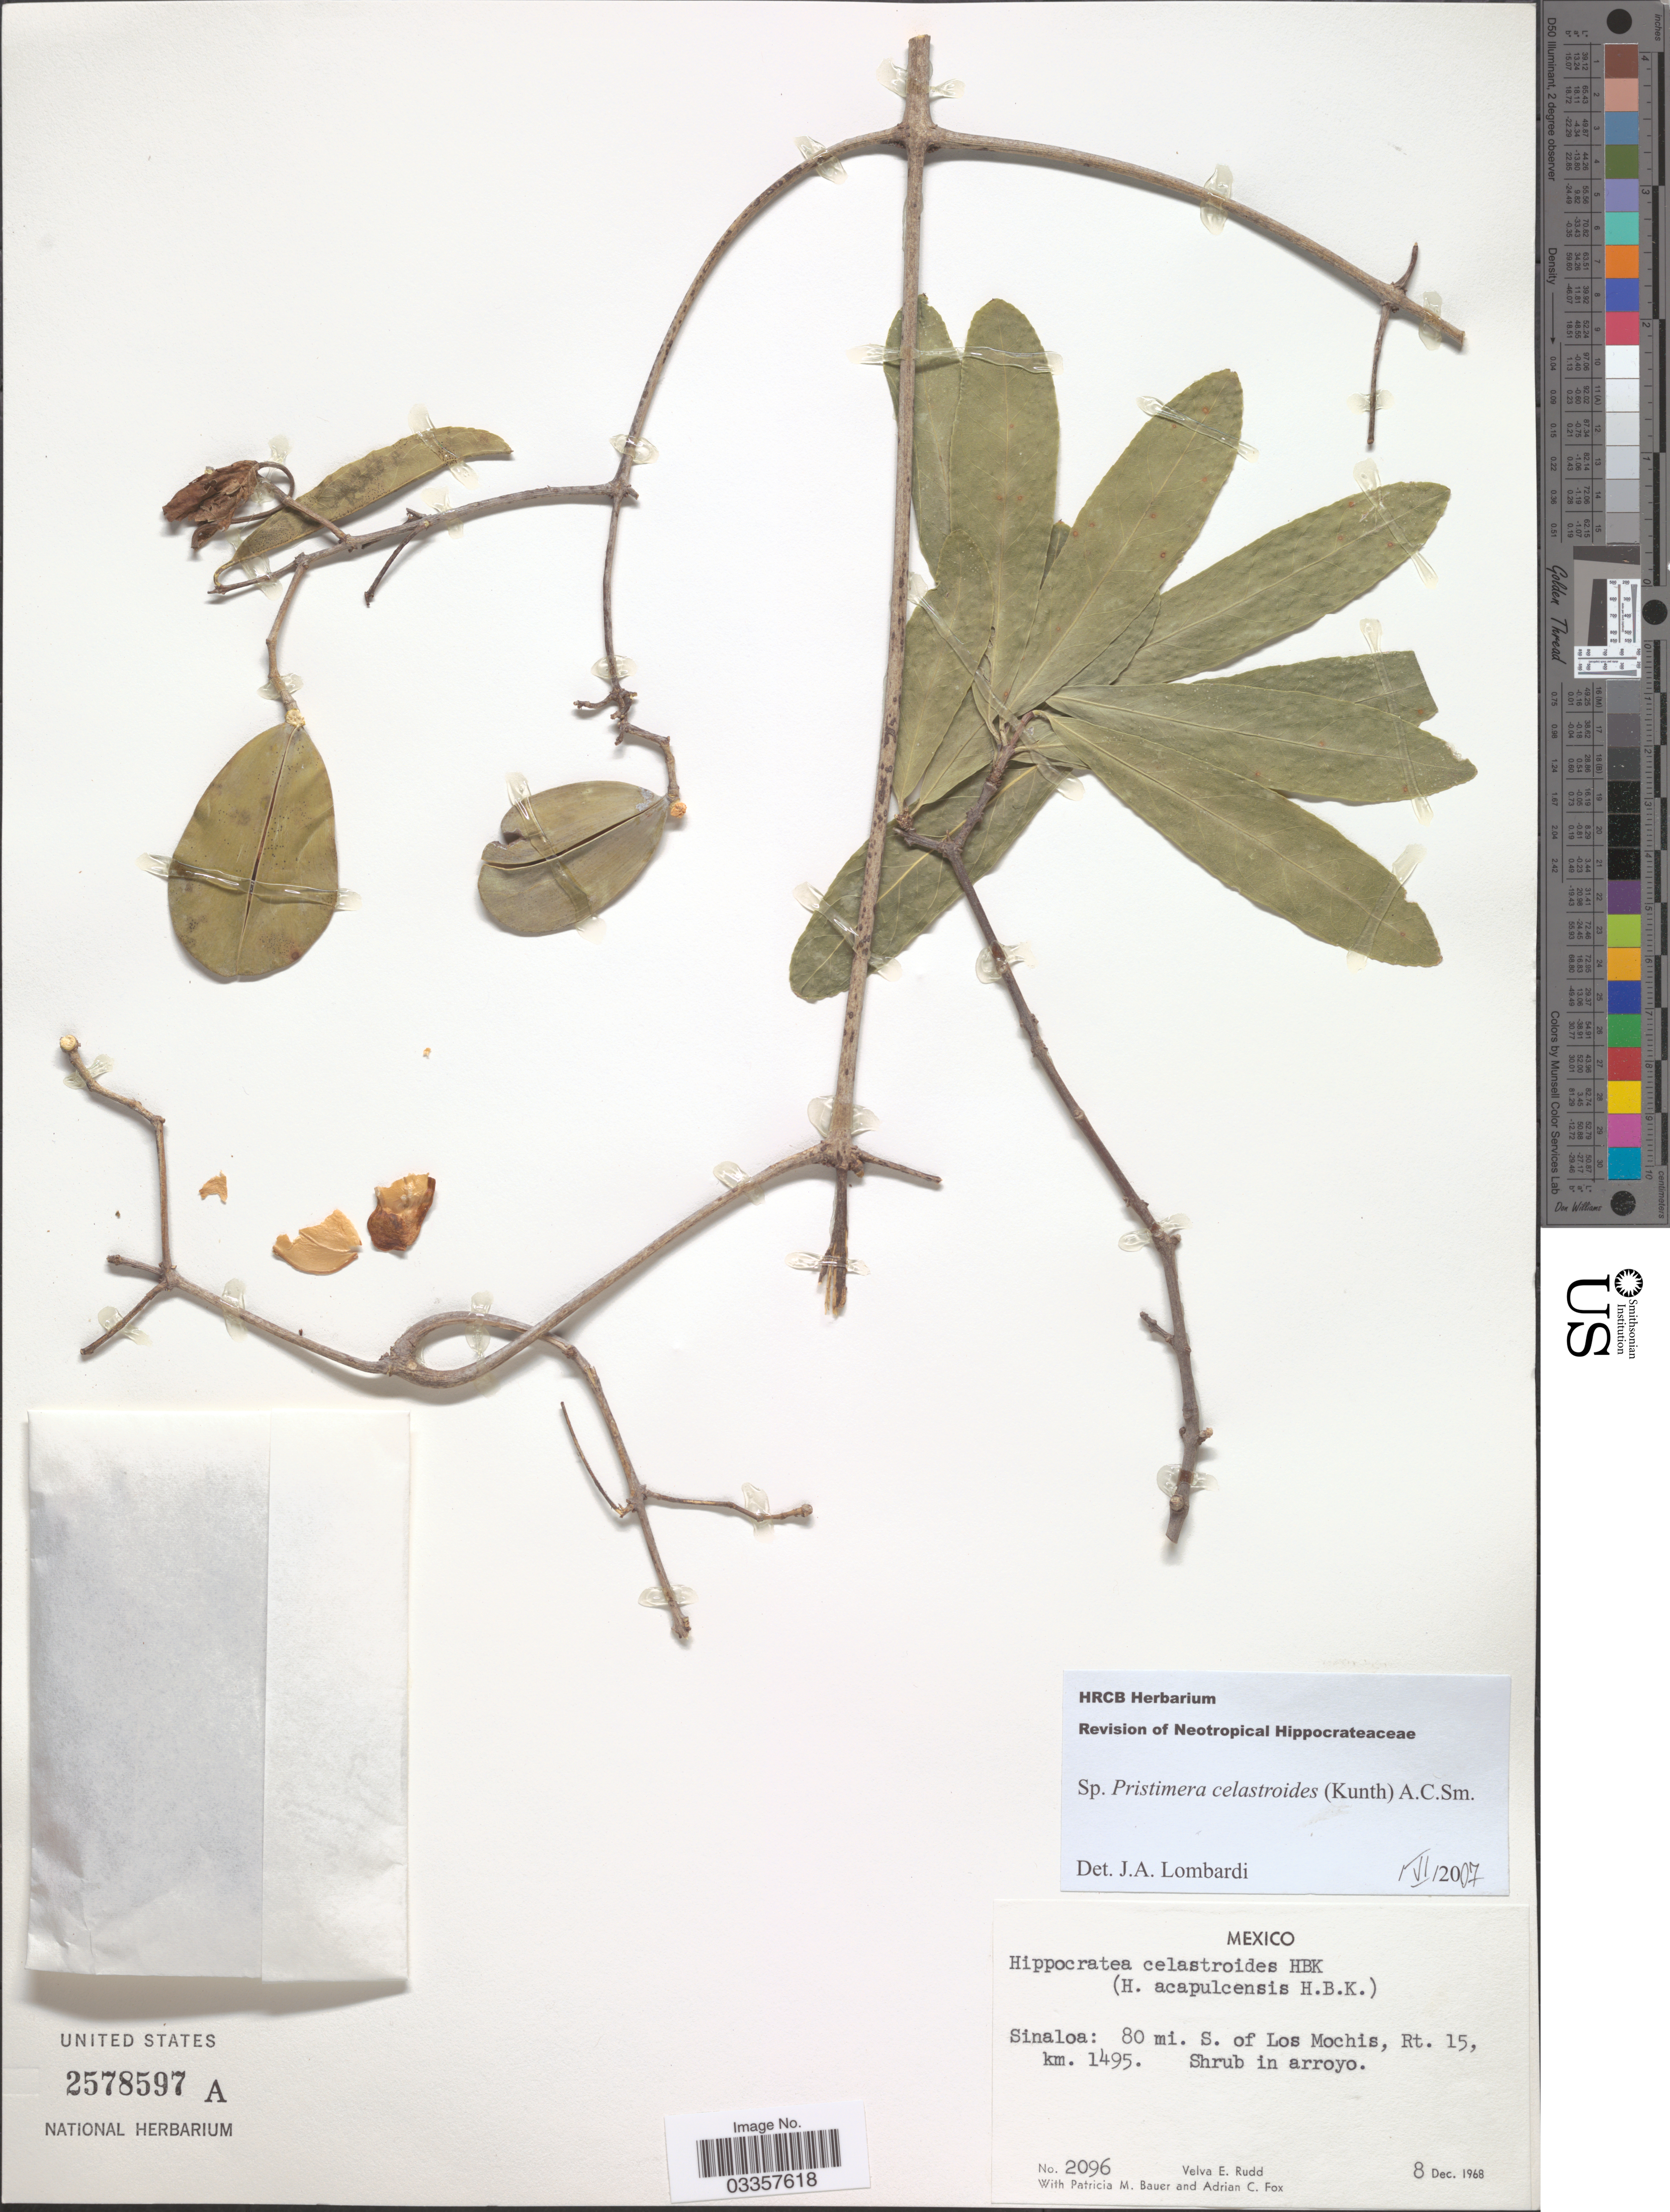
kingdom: Plantae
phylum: Tracheophyta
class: Magnoliopsida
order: Celastrales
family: Celastraceae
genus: Pristimera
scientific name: Pristimera celastroides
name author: (Kunth) A.C. Sm.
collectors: V. E. Rudd, P. Bauer & A. Fox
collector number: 2096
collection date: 1968-12-08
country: Mexico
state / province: Sinaloa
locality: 80 mi. S. of Los Mochis, Rt. 15, km. 1495.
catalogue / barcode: US 2578597A